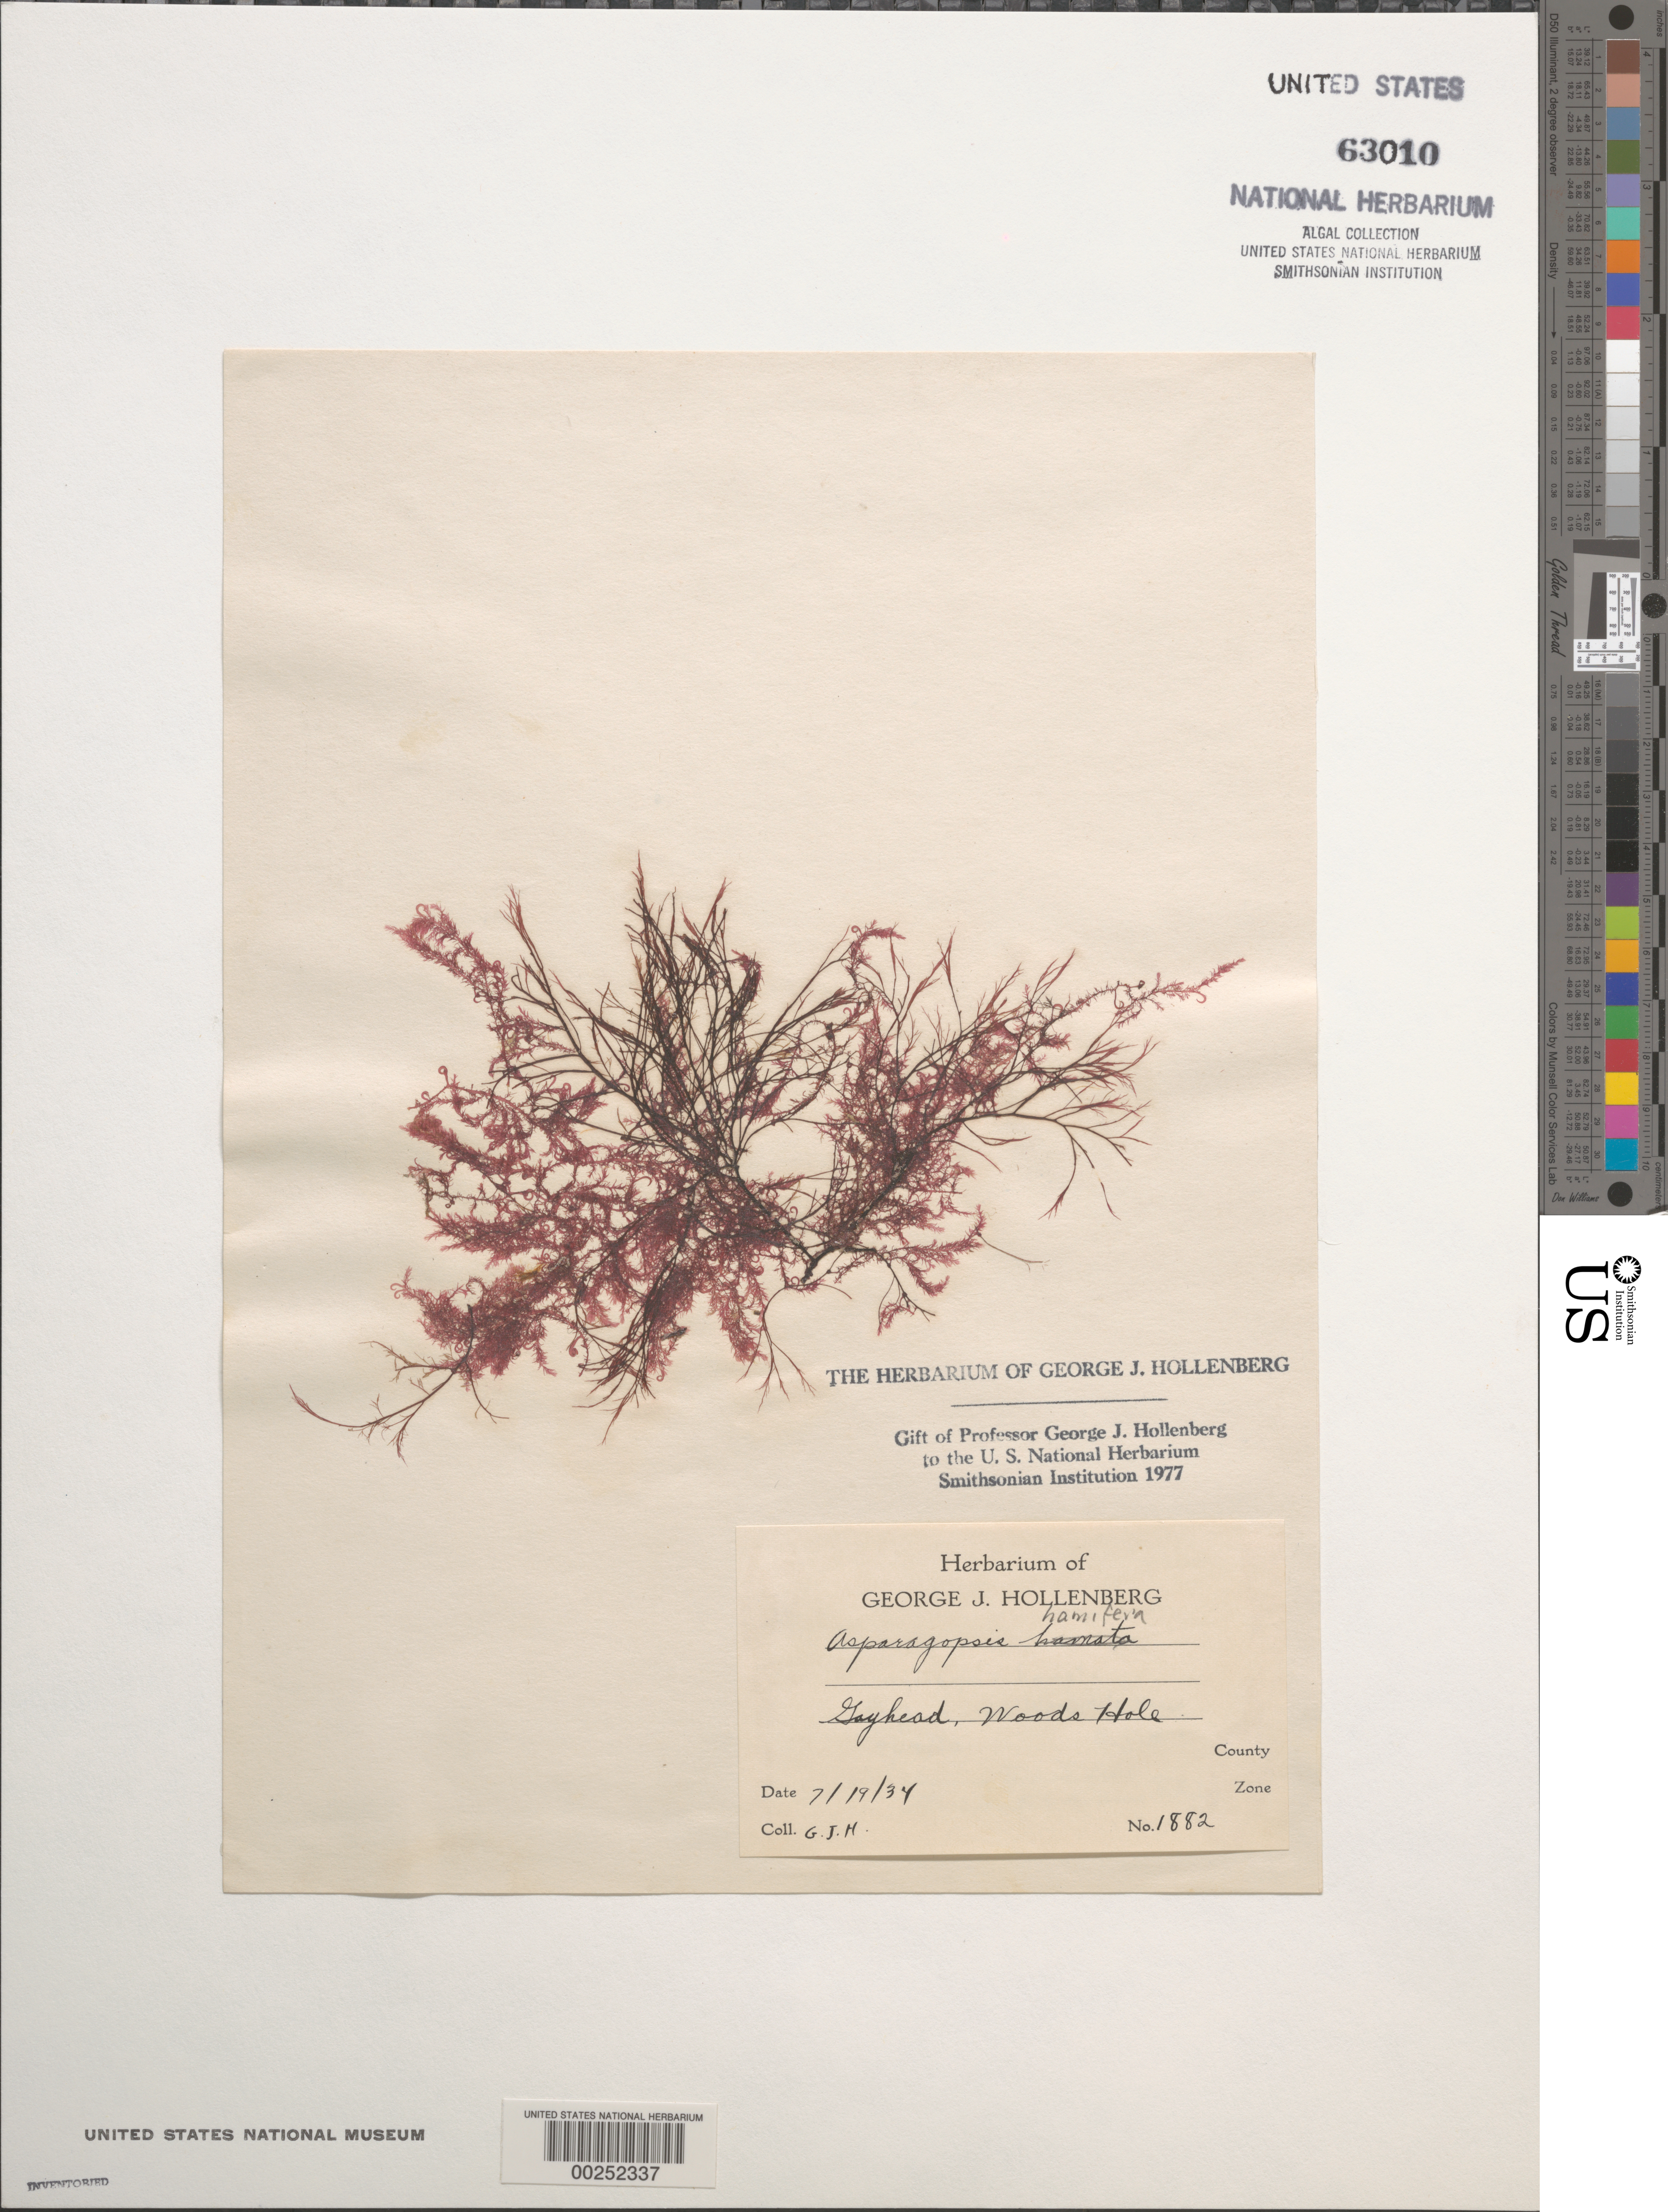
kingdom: Plantae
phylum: Rhodophyta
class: Florideophyceae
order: Bonnemaisoniales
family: Bonnemaisoniaceae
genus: Bonnemaisonia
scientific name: Bonnemaisonia hamifera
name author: P. Hariot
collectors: G. Hollenberg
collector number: GJH 1882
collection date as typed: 19 Jul 1934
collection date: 1934-07-19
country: United States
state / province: Massachusetts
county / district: Dukes County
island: Martha's Vineyard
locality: Gay Head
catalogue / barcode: US 63010